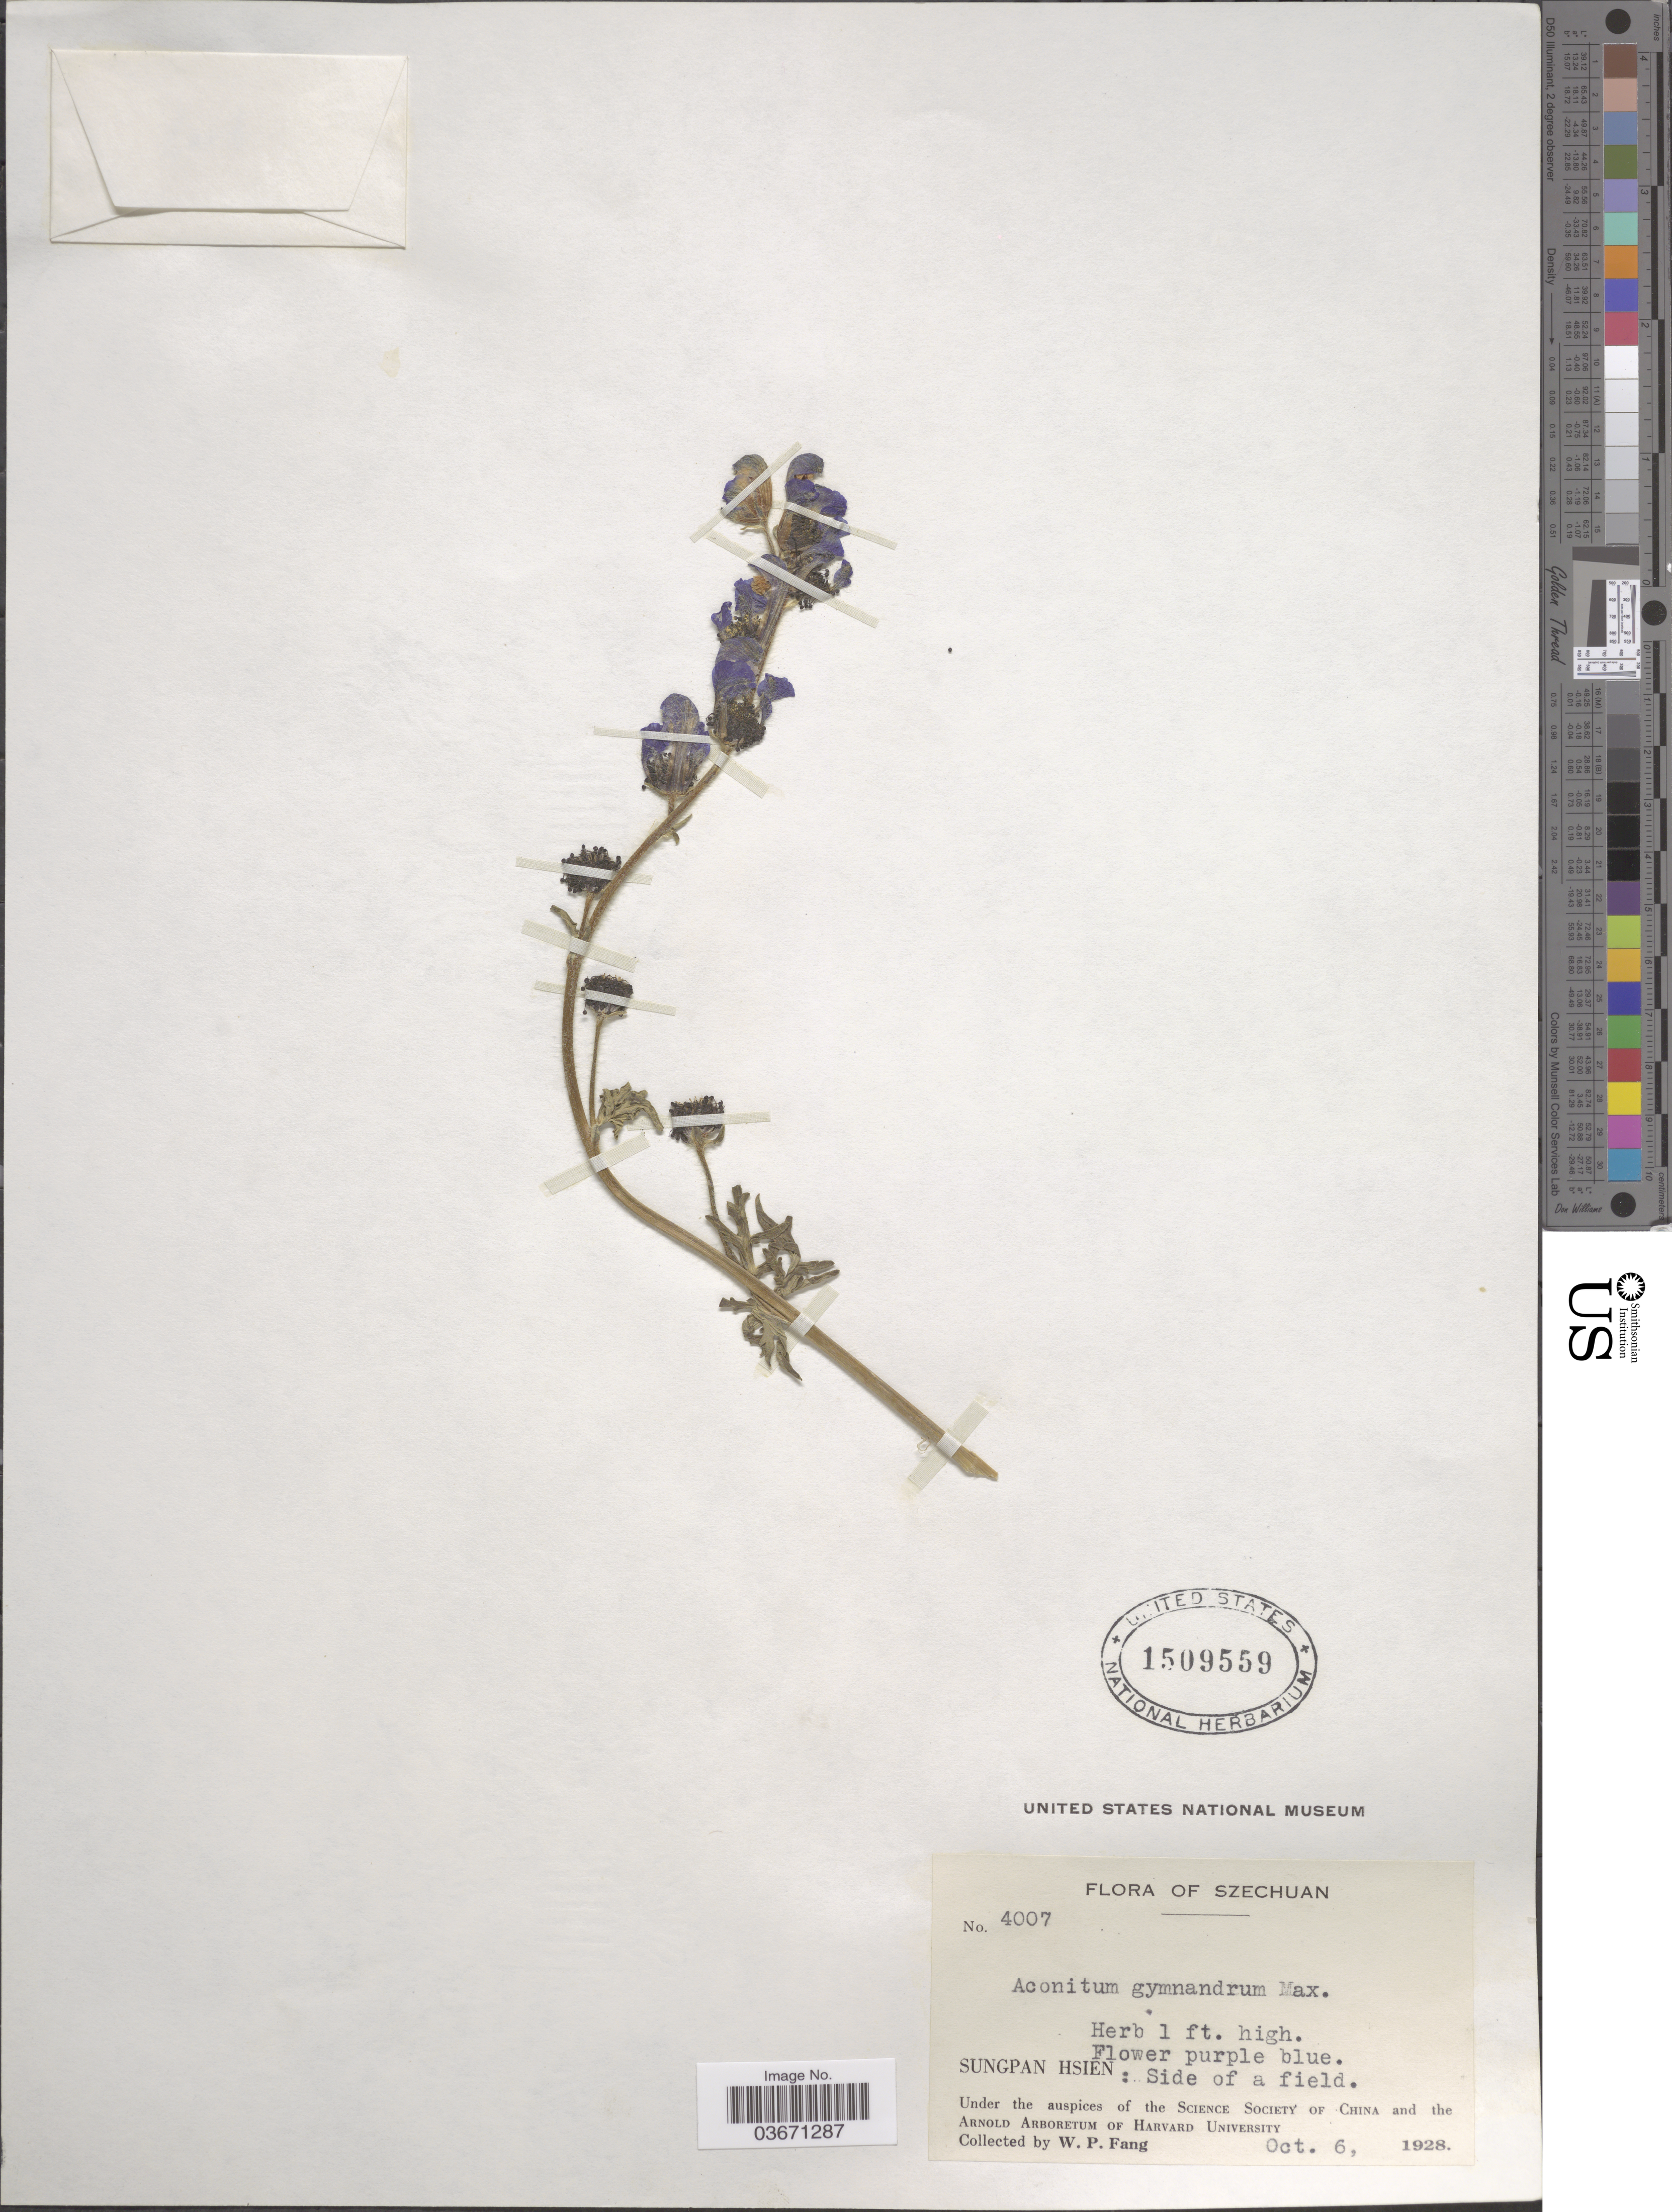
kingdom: Plantae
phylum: Tracheophyta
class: Magnoliopsida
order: Ranunculales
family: Ranunculaceae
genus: Aconitum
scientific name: Aconitum gymnandrum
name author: Maxim.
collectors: W. P. Fang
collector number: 4007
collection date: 1928-10-06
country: China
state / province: Sichuan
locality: Szechuan. Sungpan Hsien: Side of a field.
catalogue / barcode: US 1509559